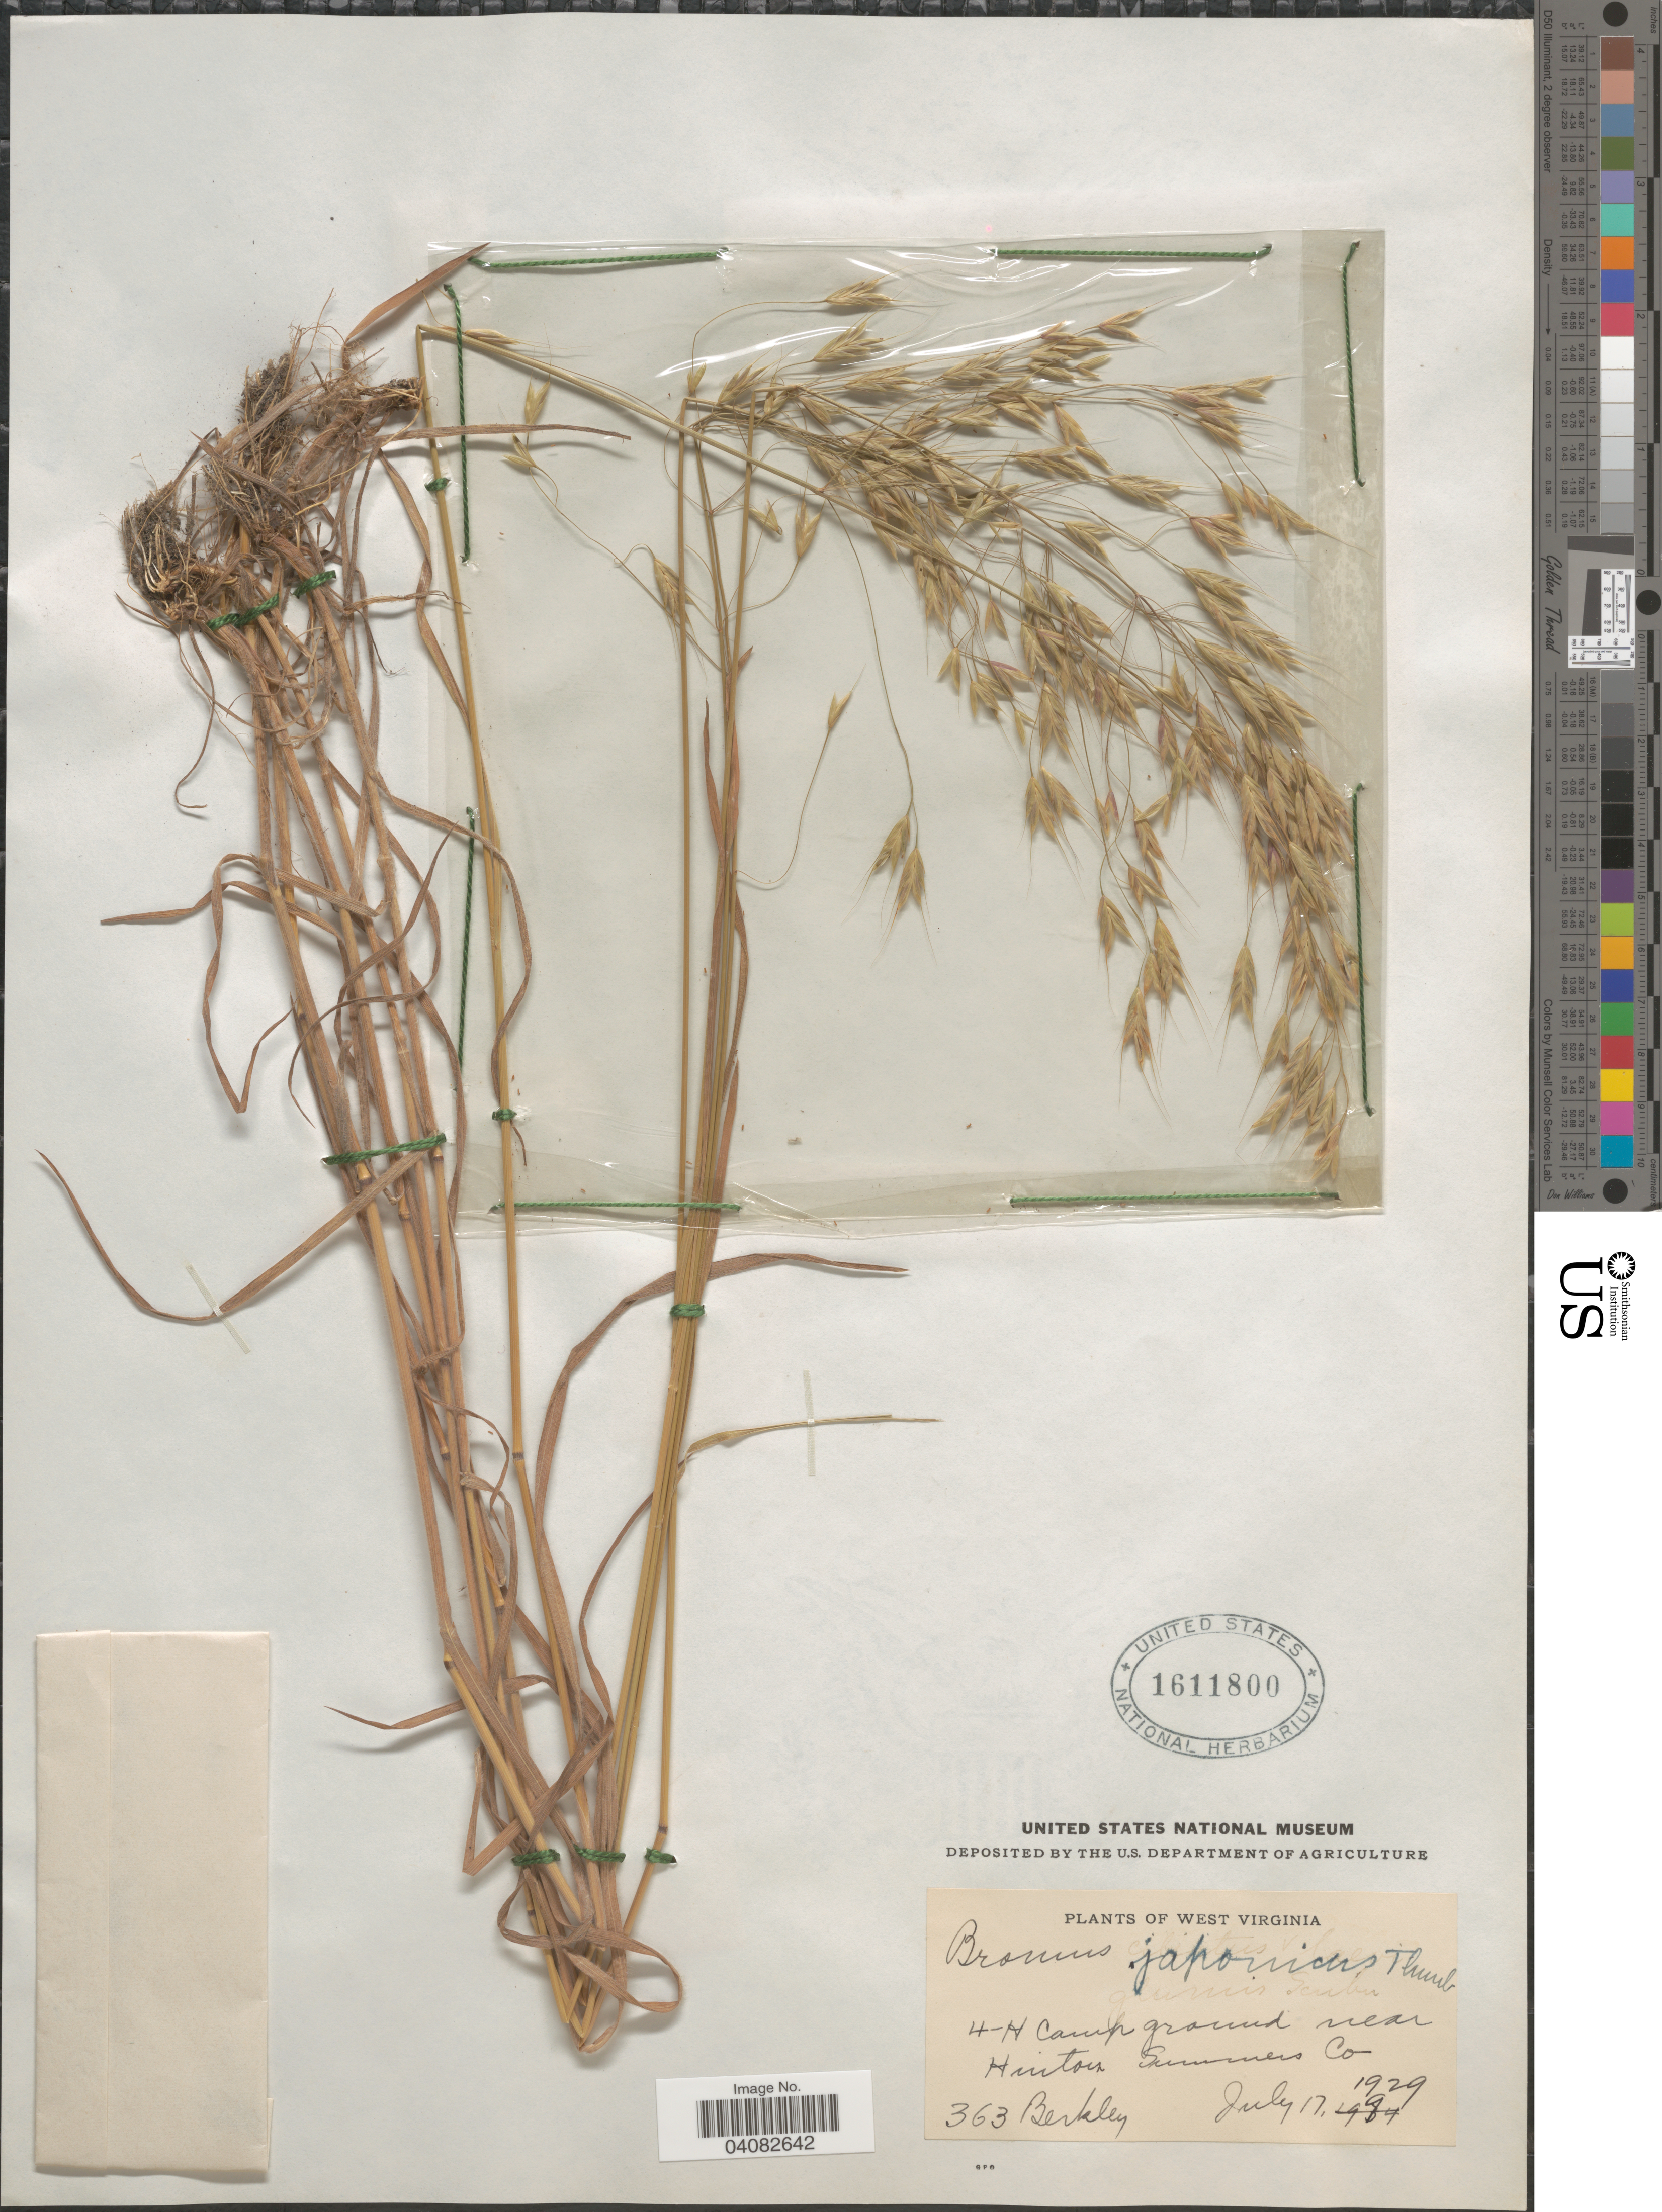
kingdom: Plantae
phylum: Tracheophyta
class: Liliopsida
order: Poales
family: Poaceae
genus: Bromus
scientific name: Bromus japonicus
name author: Houtt.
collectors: T. Berkley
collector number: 363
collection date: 1929-07-17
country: United States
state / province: West Virginia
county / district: Summers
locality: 4-H Camp ground near Hinton.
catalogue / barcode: US 1611800